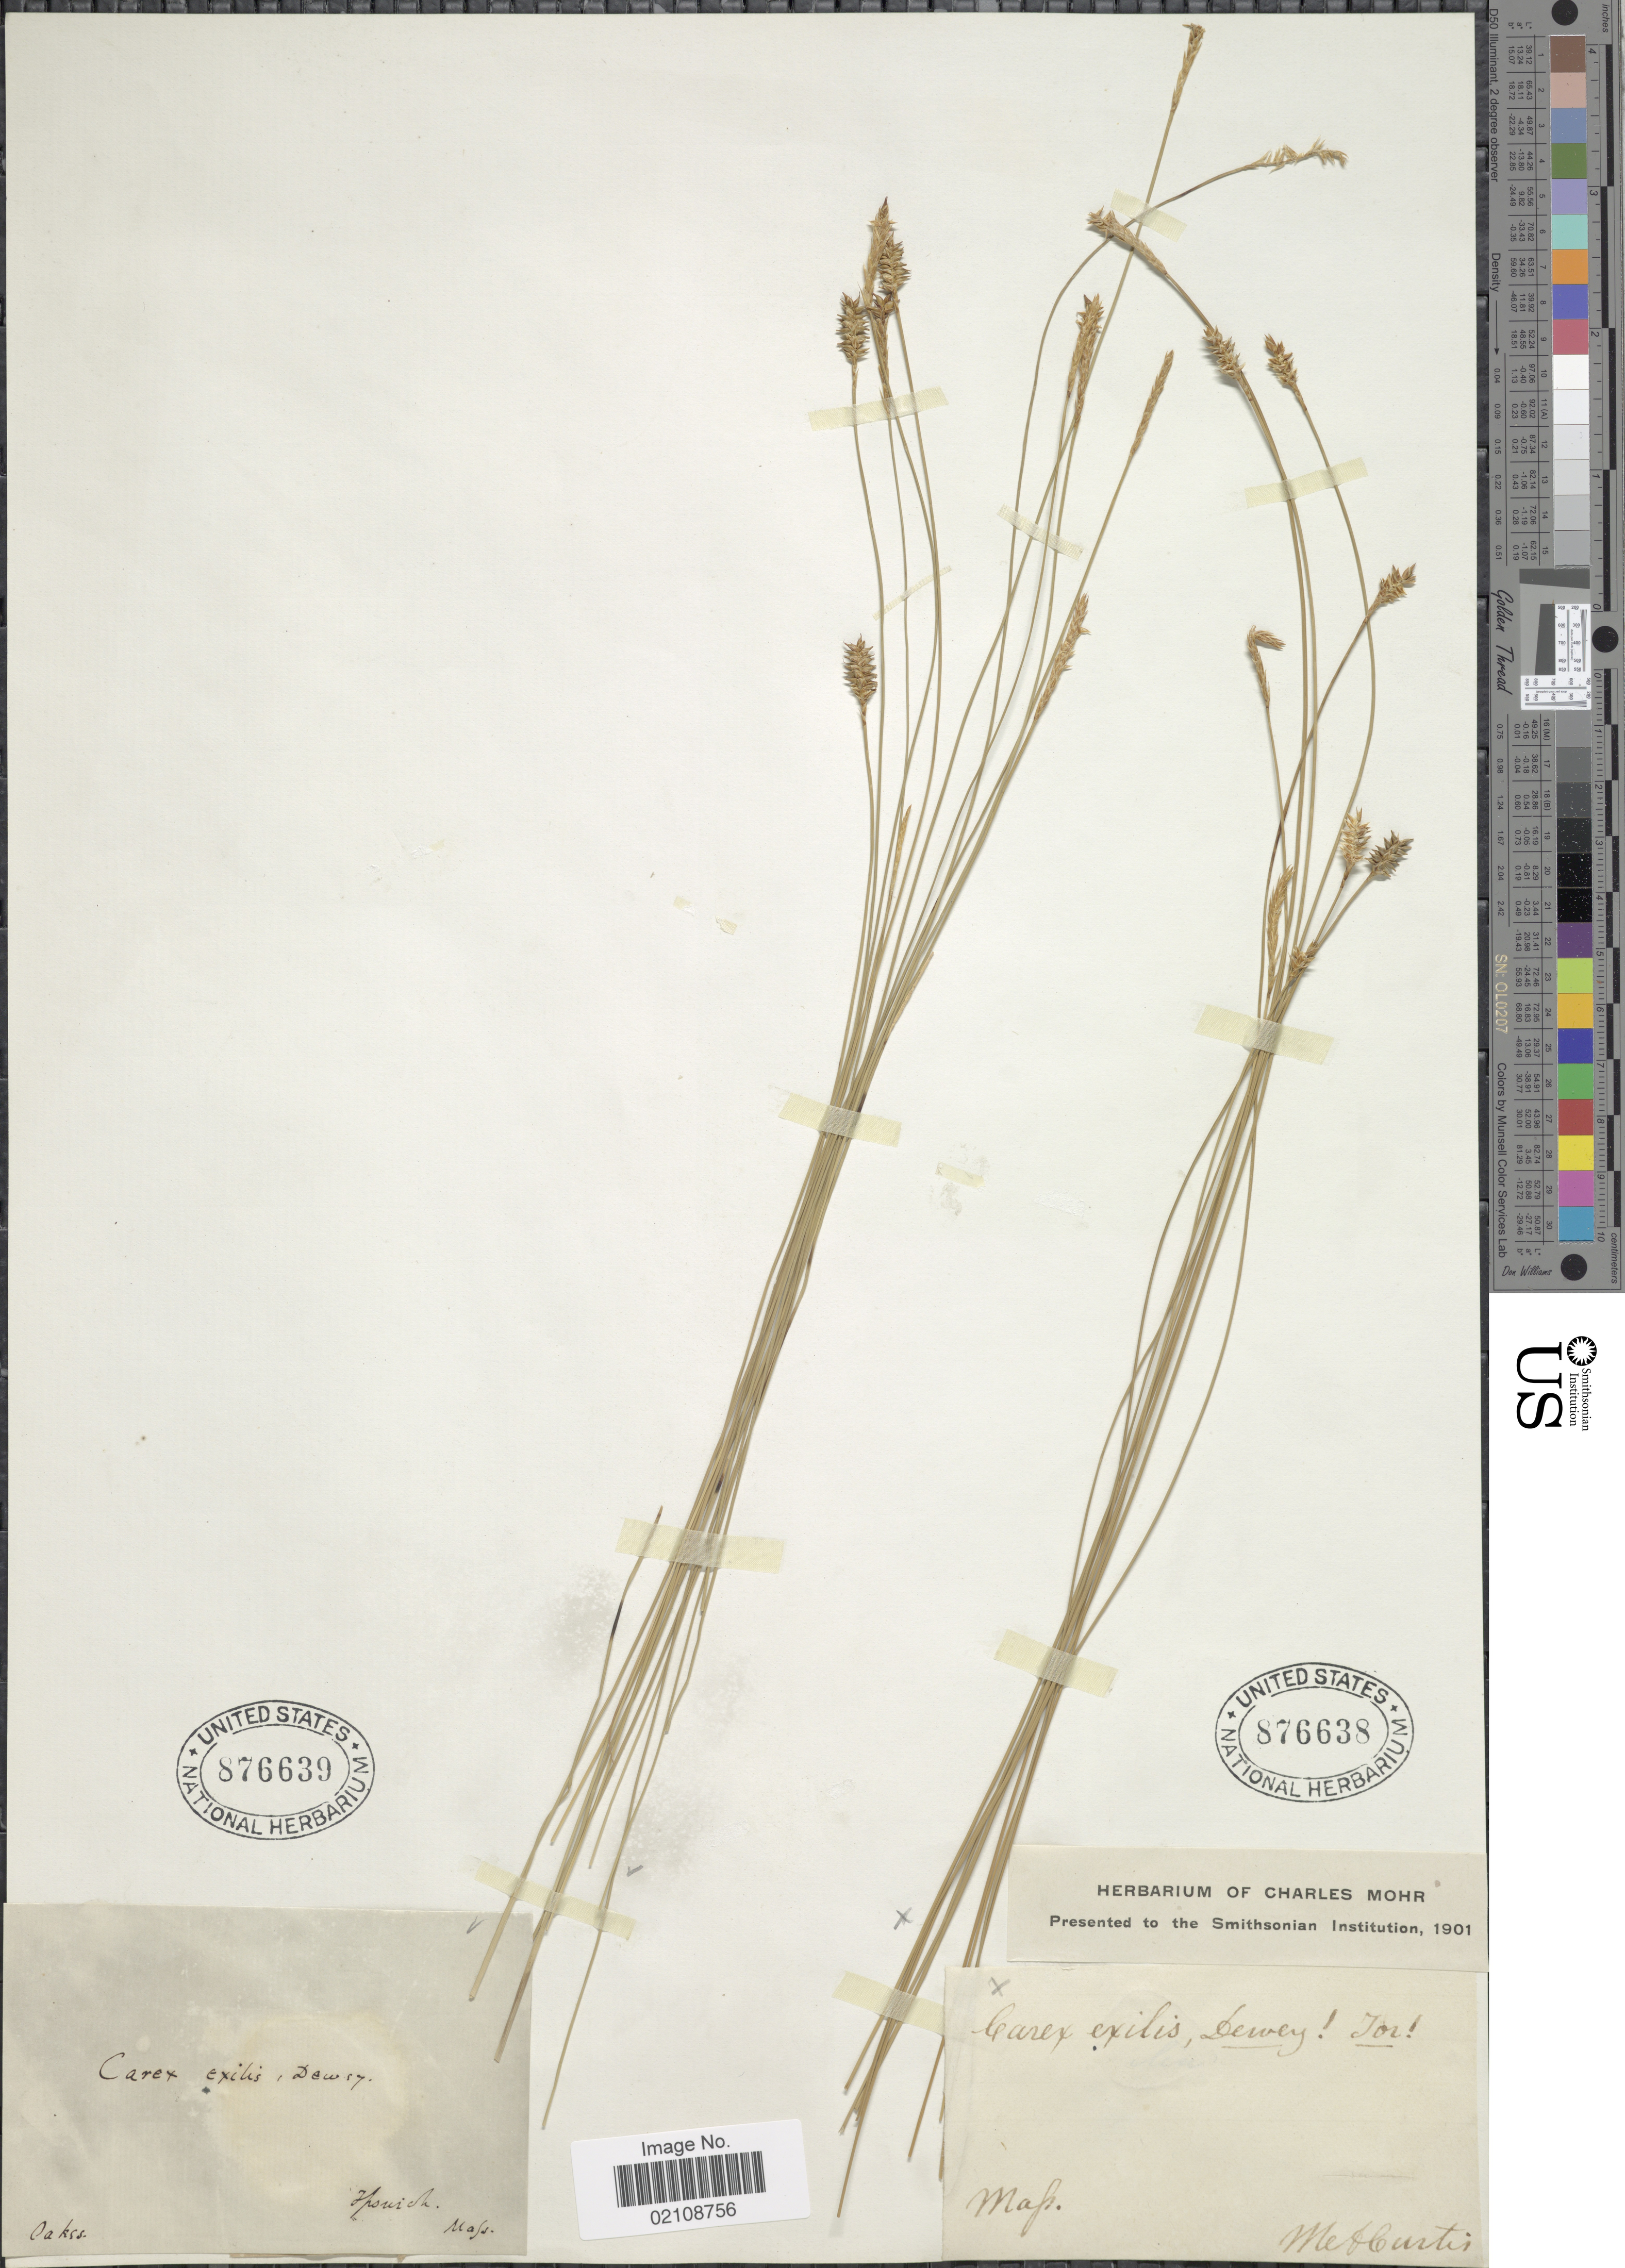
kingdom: Plantae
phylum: Tracheophyta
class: Liliopsida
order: Poales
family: Cyperaceae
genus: Carex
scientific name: Carex exilis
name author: Dewey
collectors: McHurtis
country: United States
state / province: Massachusetts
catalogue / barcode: US 876638